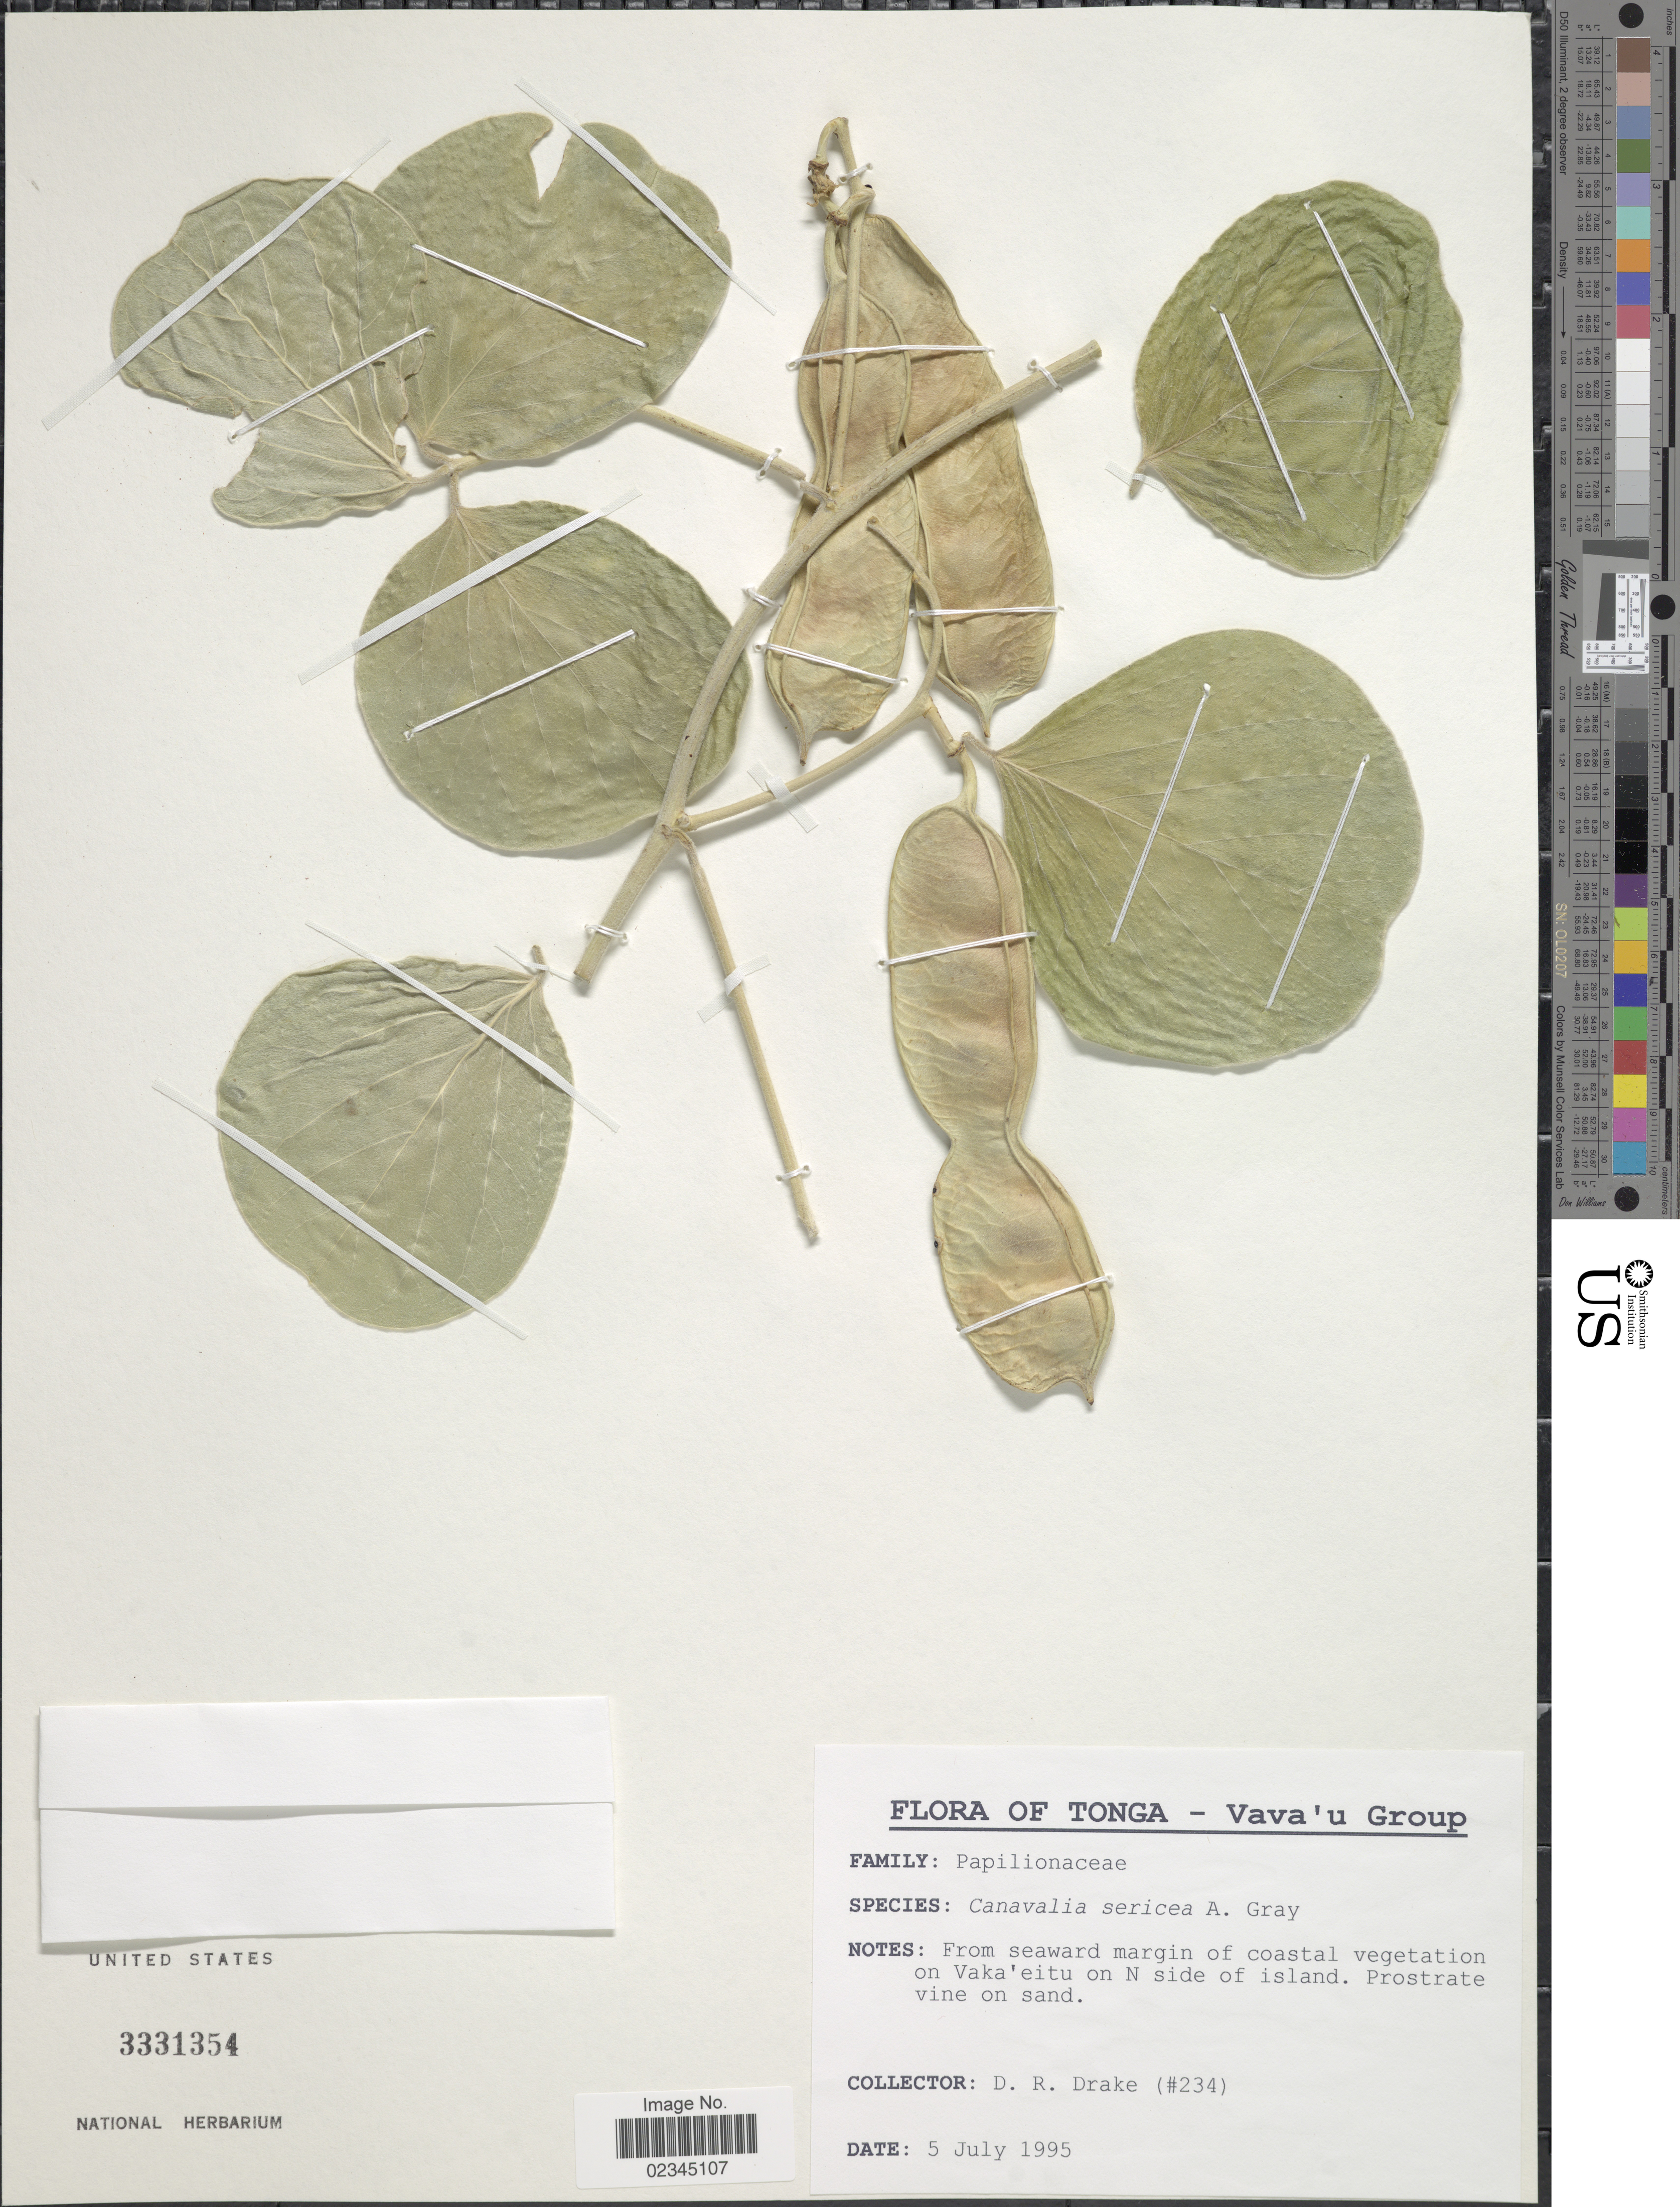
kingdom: Plantae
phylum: Tracheophyta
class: Magnoliopsida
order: Fabales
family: Fabaceae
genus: Canavalia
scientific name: Canavalia sericea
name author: A. Gray in Wilkes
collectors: D.R. Drake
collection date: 1995-07-05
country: Tonga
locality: From seaward margin of coastal vegetation on Vaka'eitu on N side of island.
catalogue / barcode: US 3331354